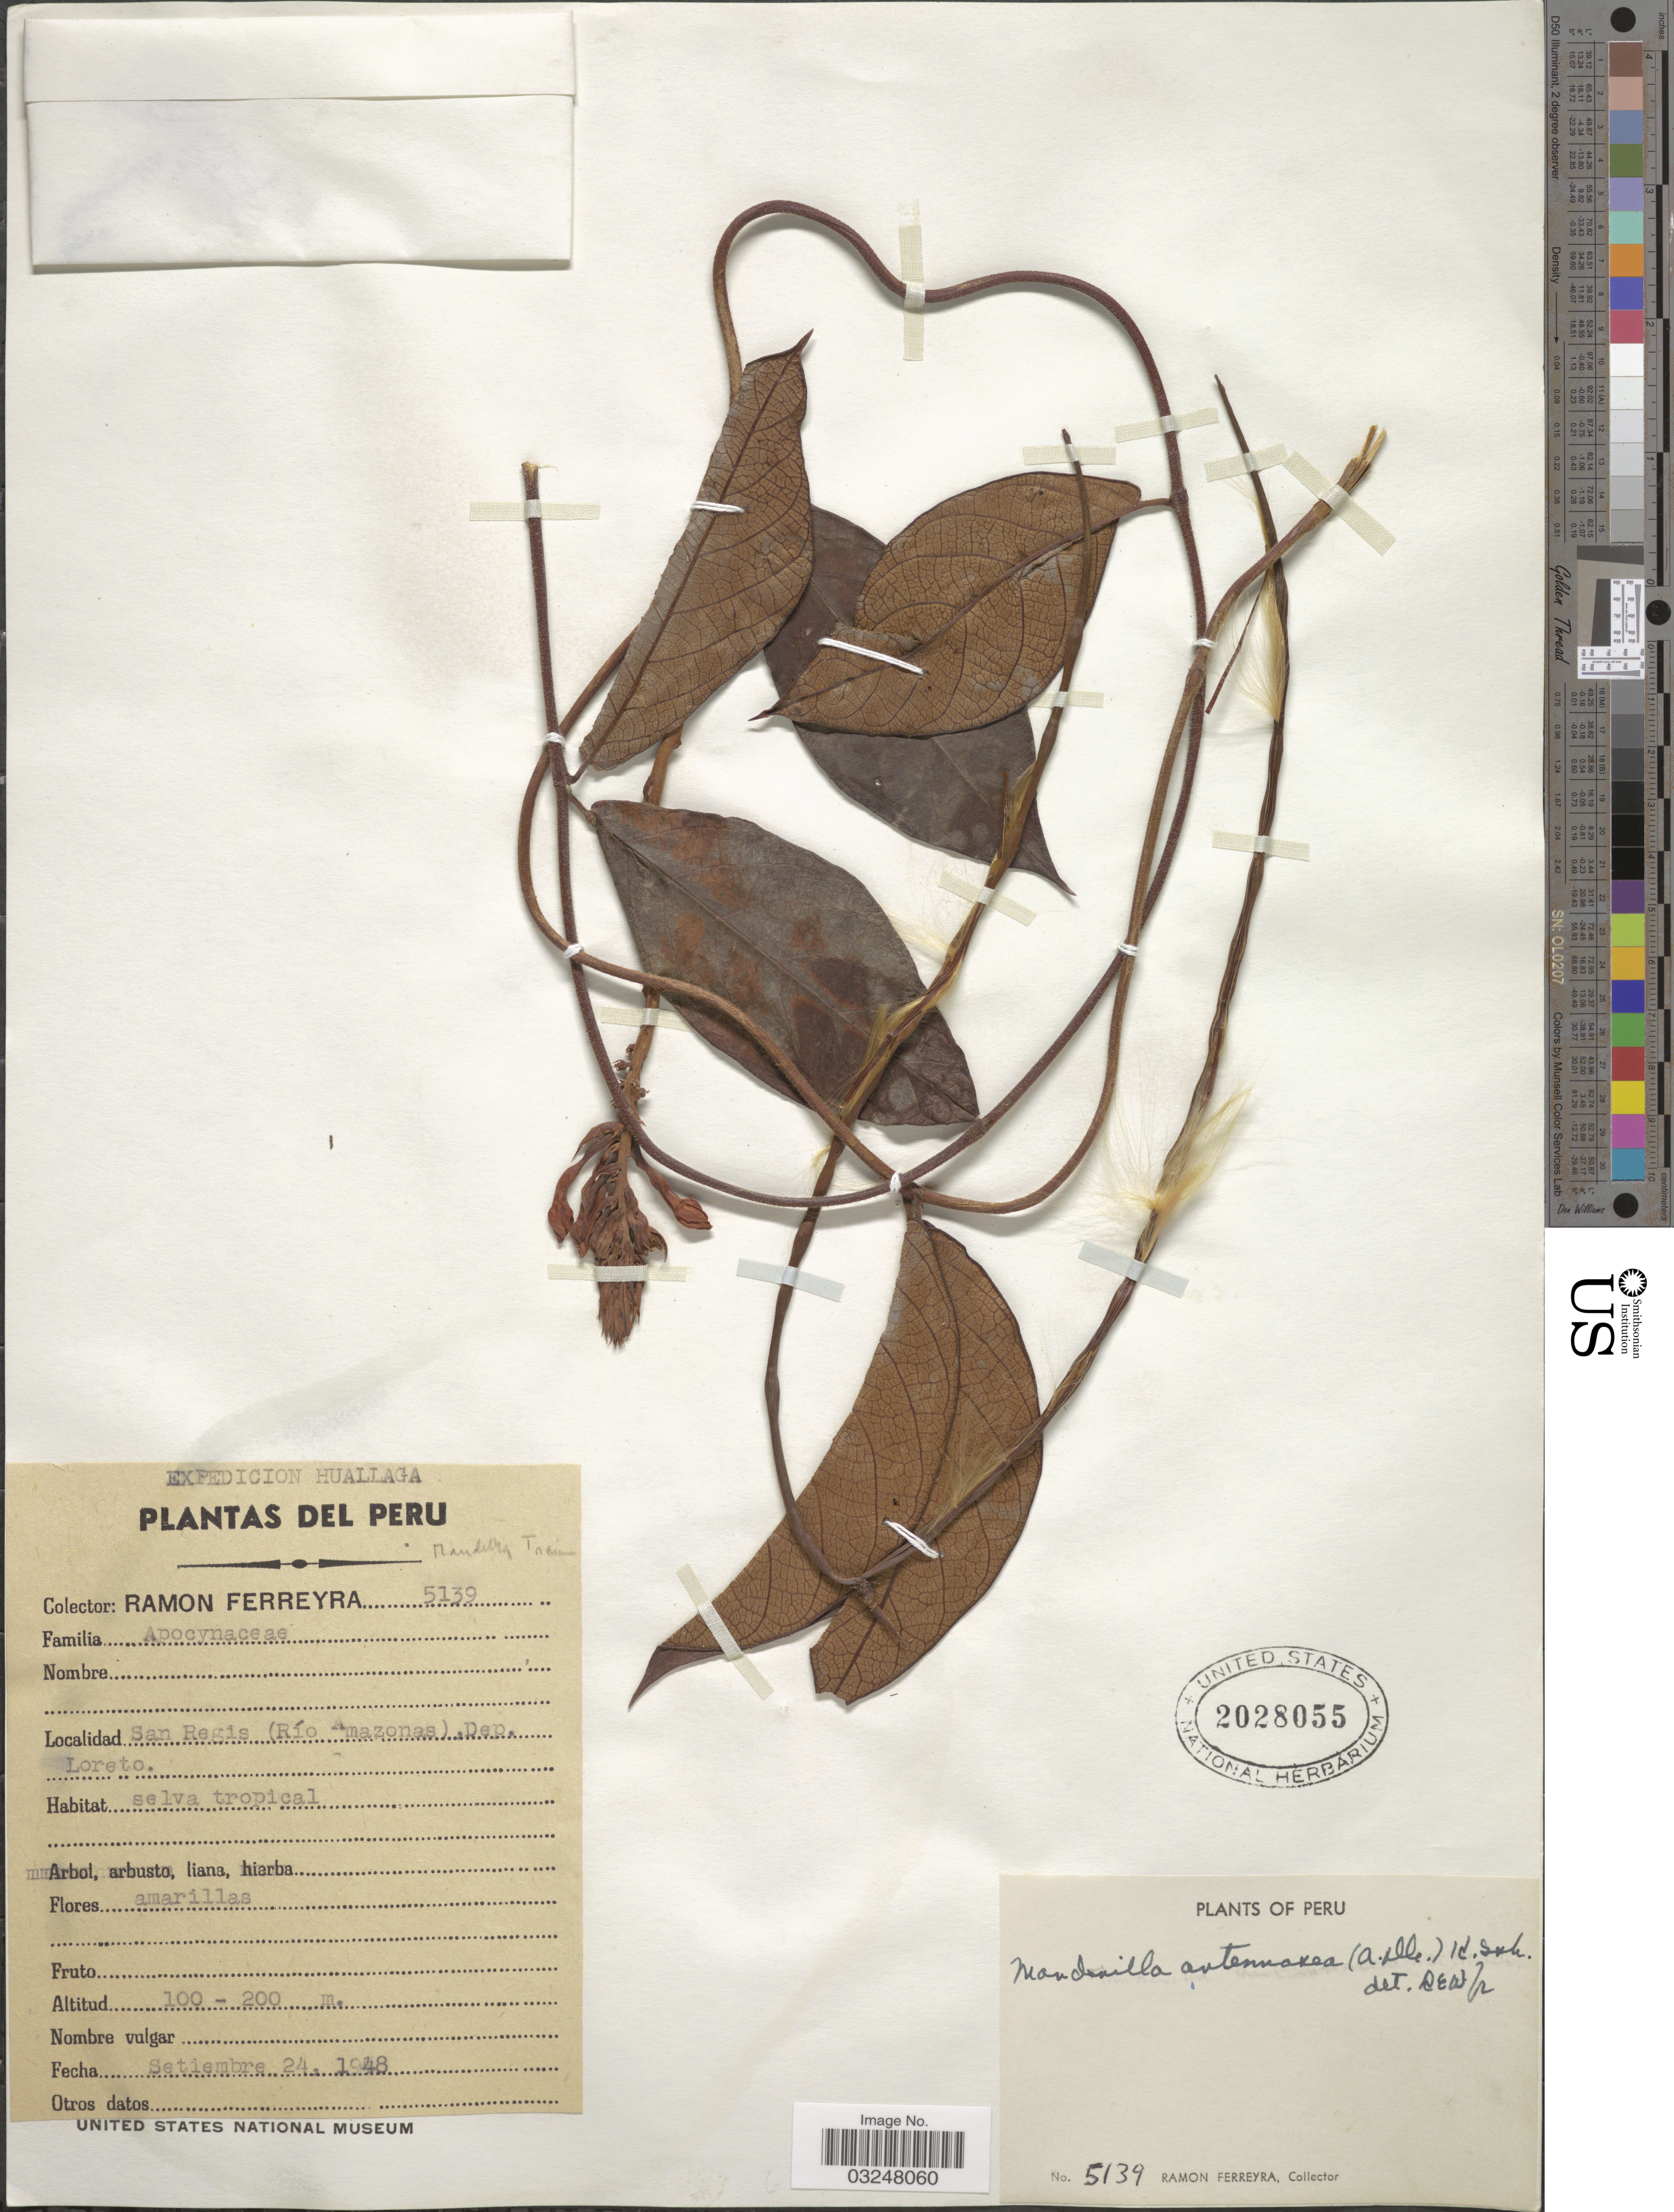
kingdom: Plantae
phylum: Tracheophyta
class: Magnoliopsida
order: Gentianales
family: Apocynaceae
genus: Mandevilla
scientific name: Mandevilla rugellosa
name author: (Rich.) L. Allorge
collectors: R. A. Ferreyra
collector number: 5139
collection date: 1948-09-24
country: Peru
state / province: Loreto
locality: San Regis (Río Amazonas). Dep. Loreto.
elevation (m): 100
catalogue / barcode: US 2028055